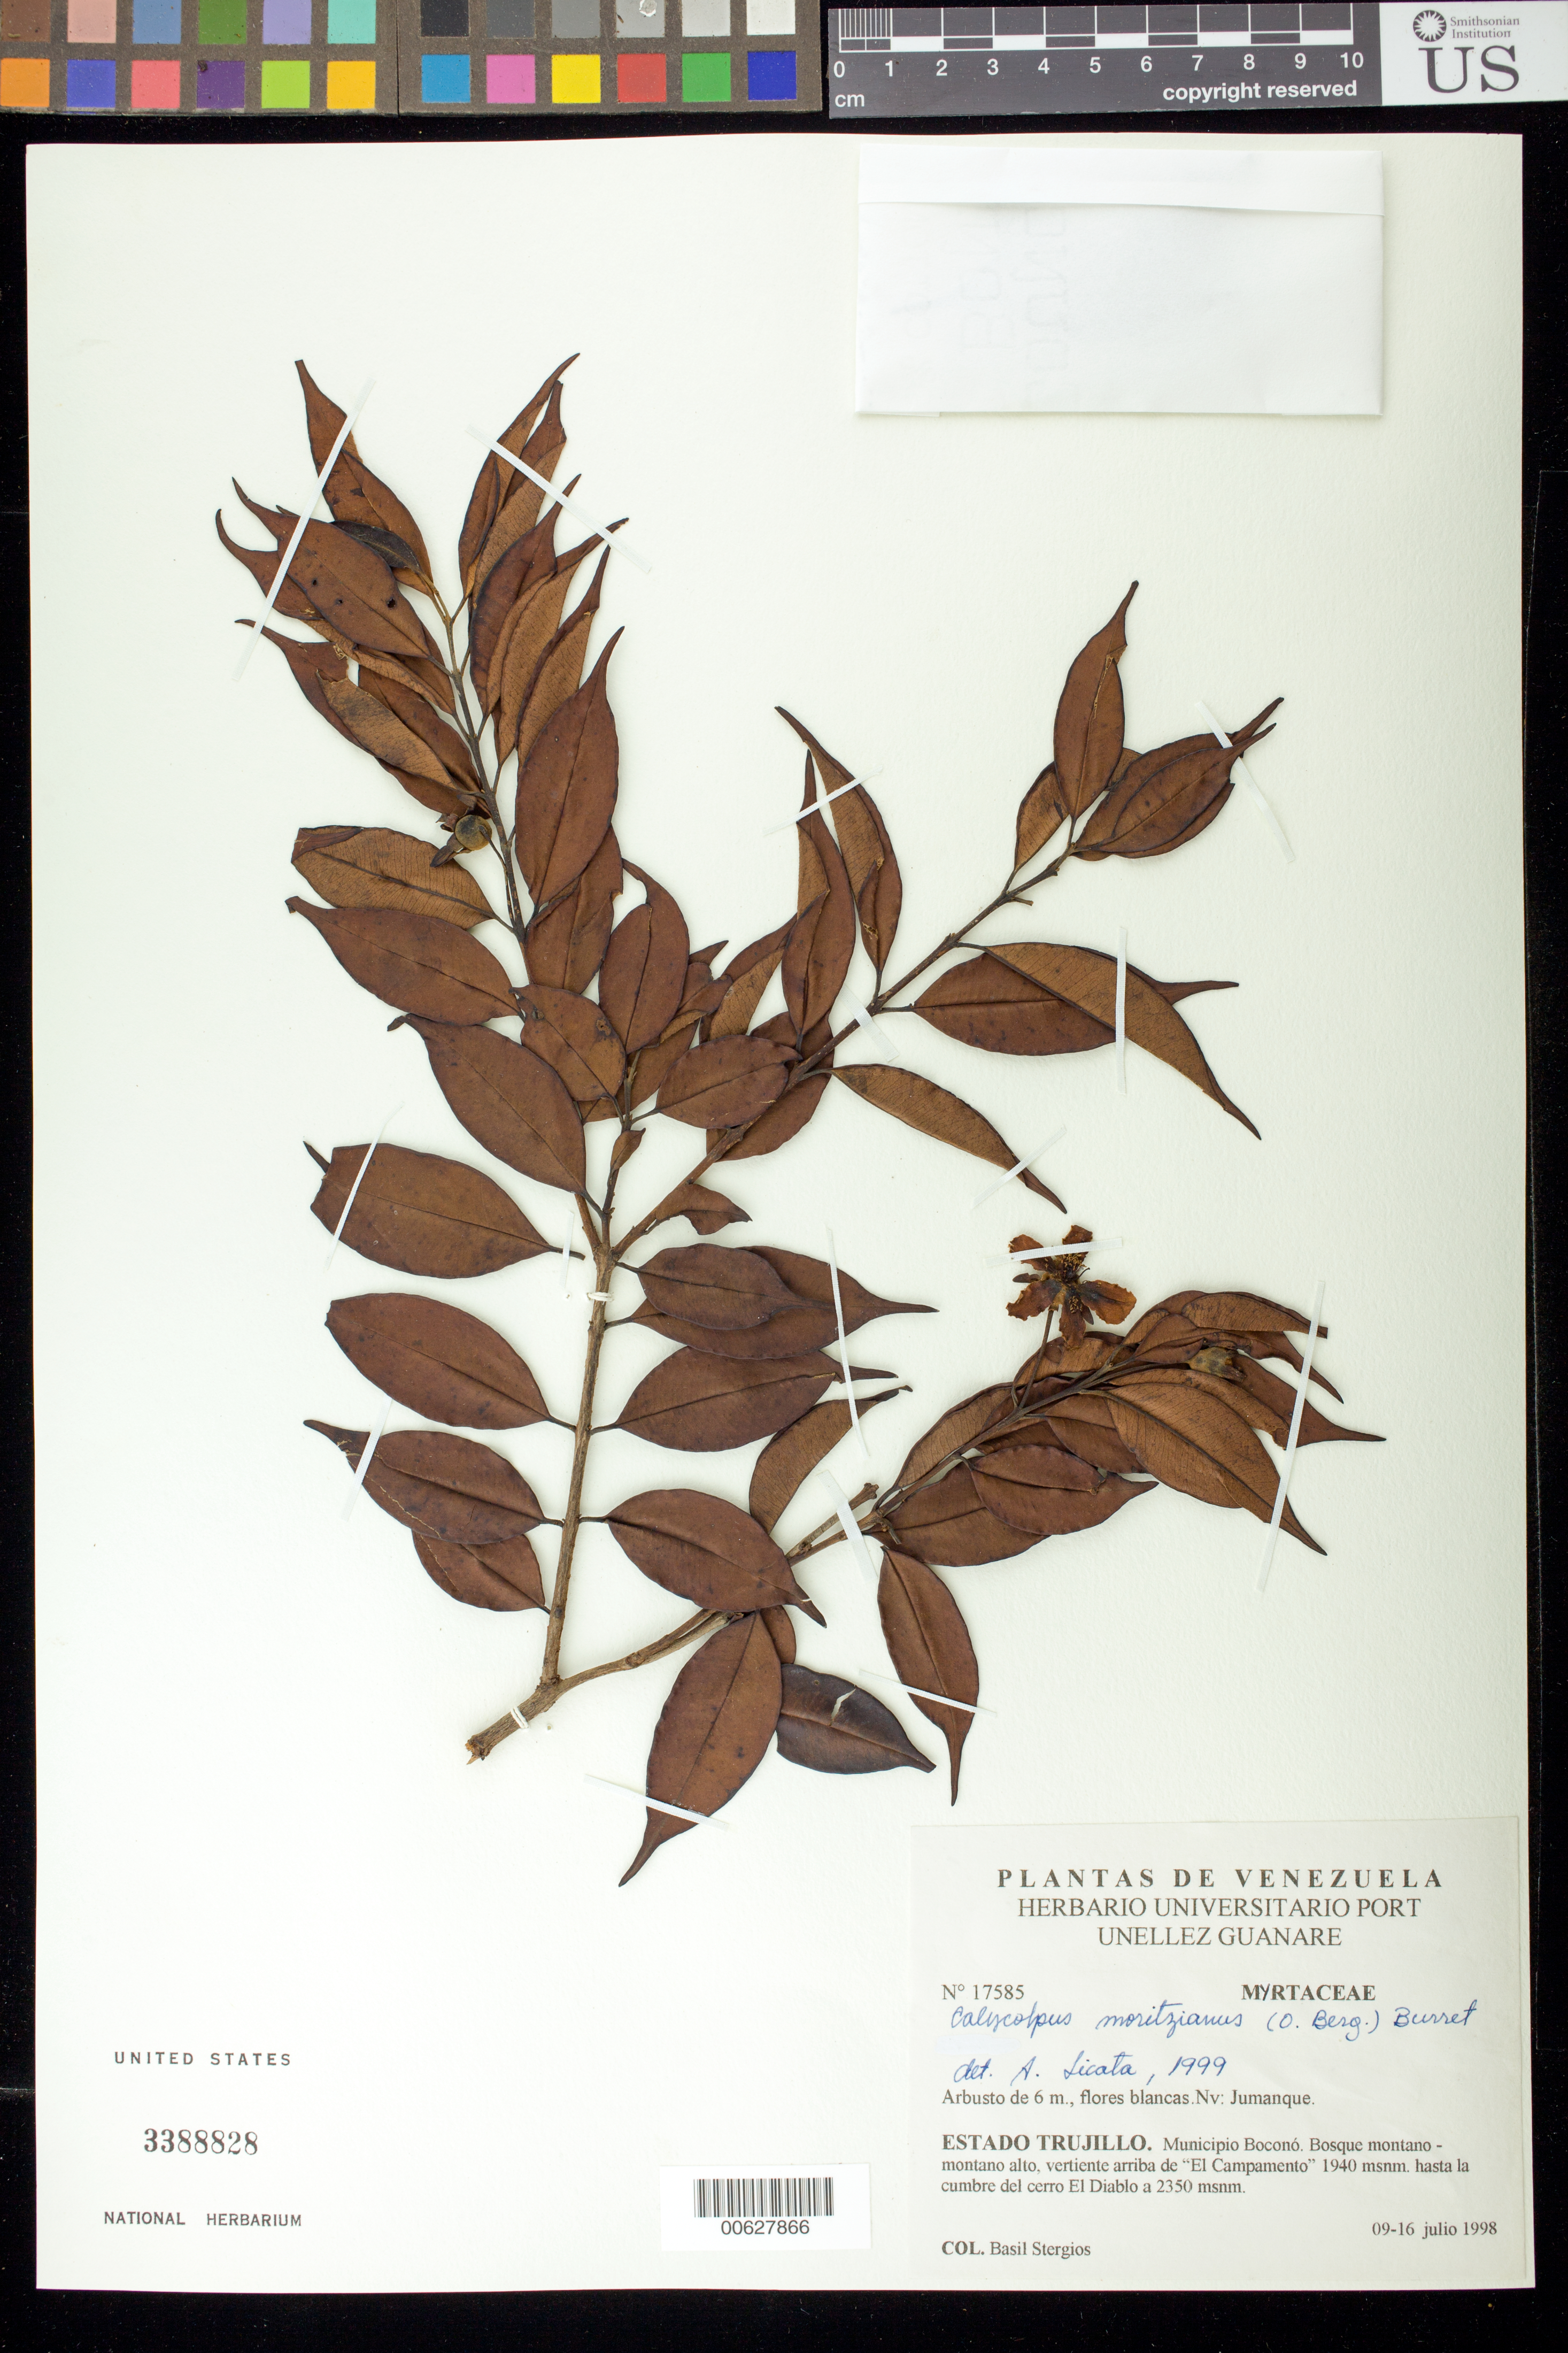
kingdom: Plantae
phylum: Tracheophyta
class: Magnoliopsida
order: Myrtales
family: Myrtaceae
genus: Calycolpus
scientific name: Calycolpus moritzianus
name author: (O. Berg) Burret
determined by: Licata, A., (PORT), Univ. Nac. Exp. de los Llanos Ezequiel Zamora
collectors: B. G. Stergios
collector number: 17585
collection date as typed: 09 Jul 1998 to 16 Jul 1998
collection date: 1998-07-09/1998-07-16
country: Venezuela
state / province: Trujillo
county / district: Boconó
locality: Vertiente arriba de El Campamento 1940 m hasta la cumbre del cerro El Diablo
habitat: Bosque montano - montano alto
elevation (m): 1940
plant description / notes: Common name: Jumanque; K, PORT, US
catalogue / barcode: US 3388828